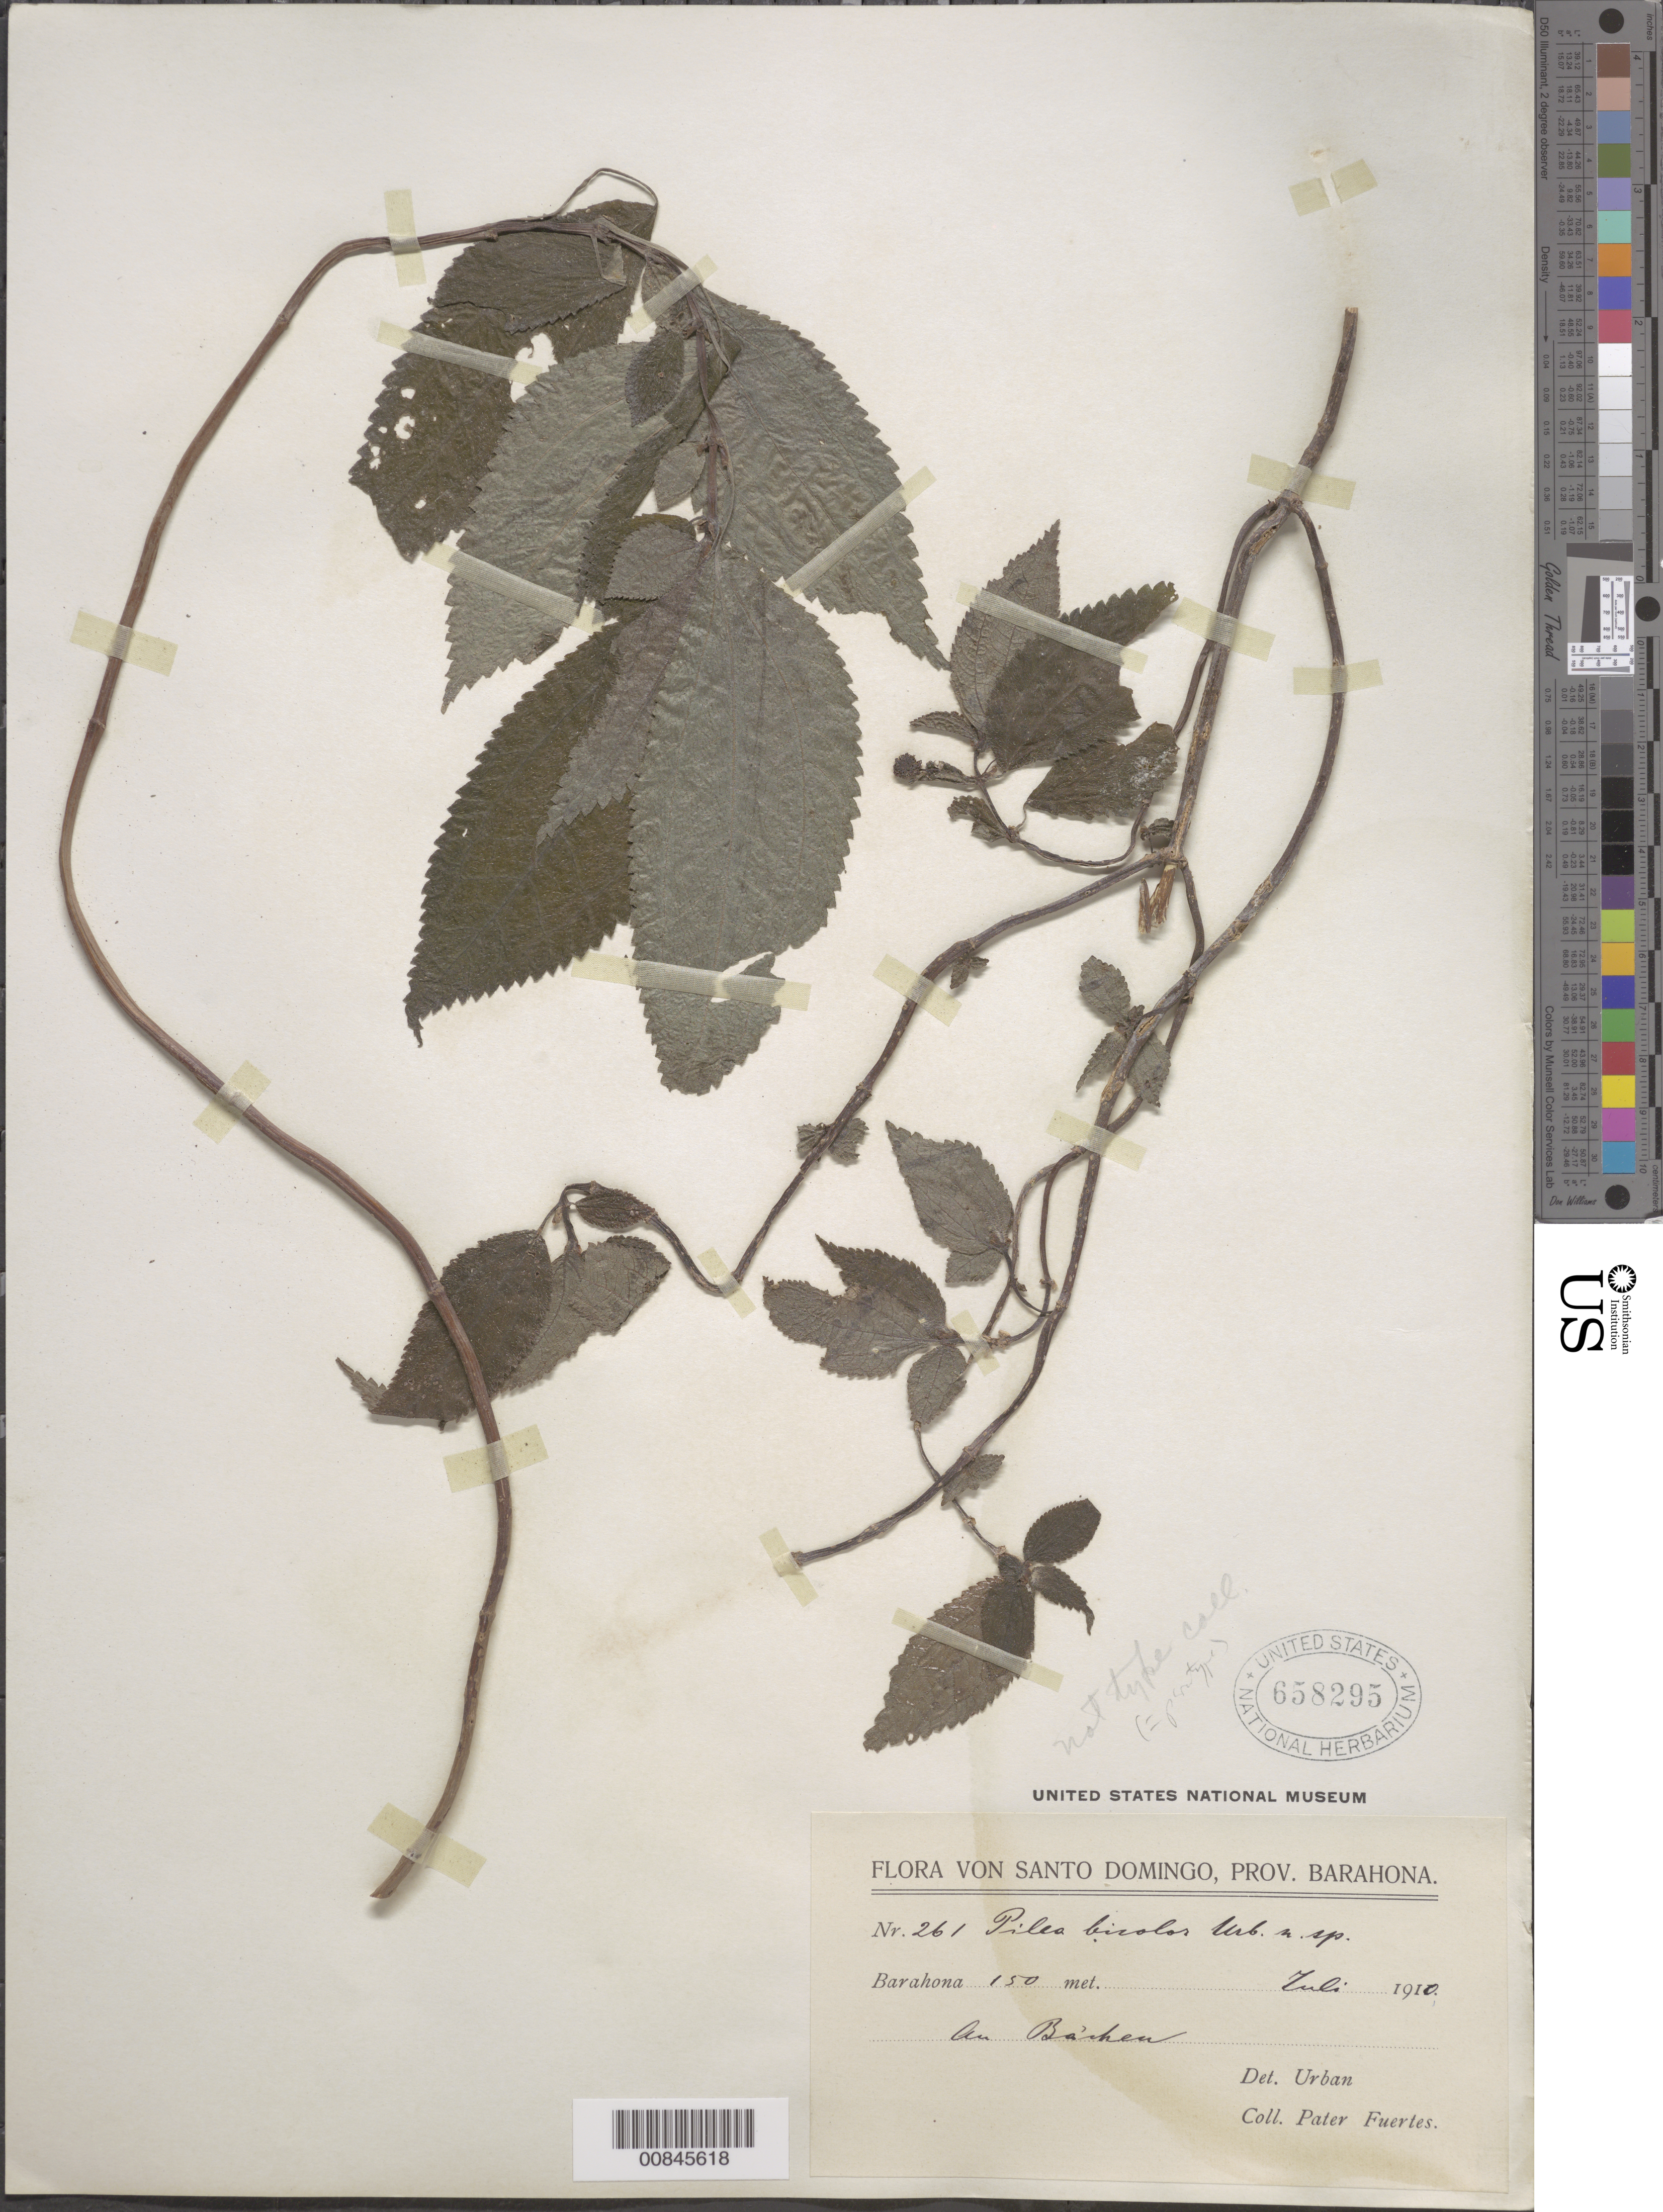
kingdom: Plantae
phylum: Tracheophyta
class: Magnoliopsida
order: Rosales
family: Urticaceae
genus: Pilea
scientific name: Pilea bicolor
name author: Urb.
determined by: Urban, Ignatz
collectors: M. D. Fuertes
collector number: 261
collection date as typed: Jul 1910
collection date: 1910-07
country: Dominican Republic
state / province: Barahona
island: Hispaniola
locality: Barahona.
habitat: Am "Bachen".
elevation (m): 150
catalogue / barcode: US 658295